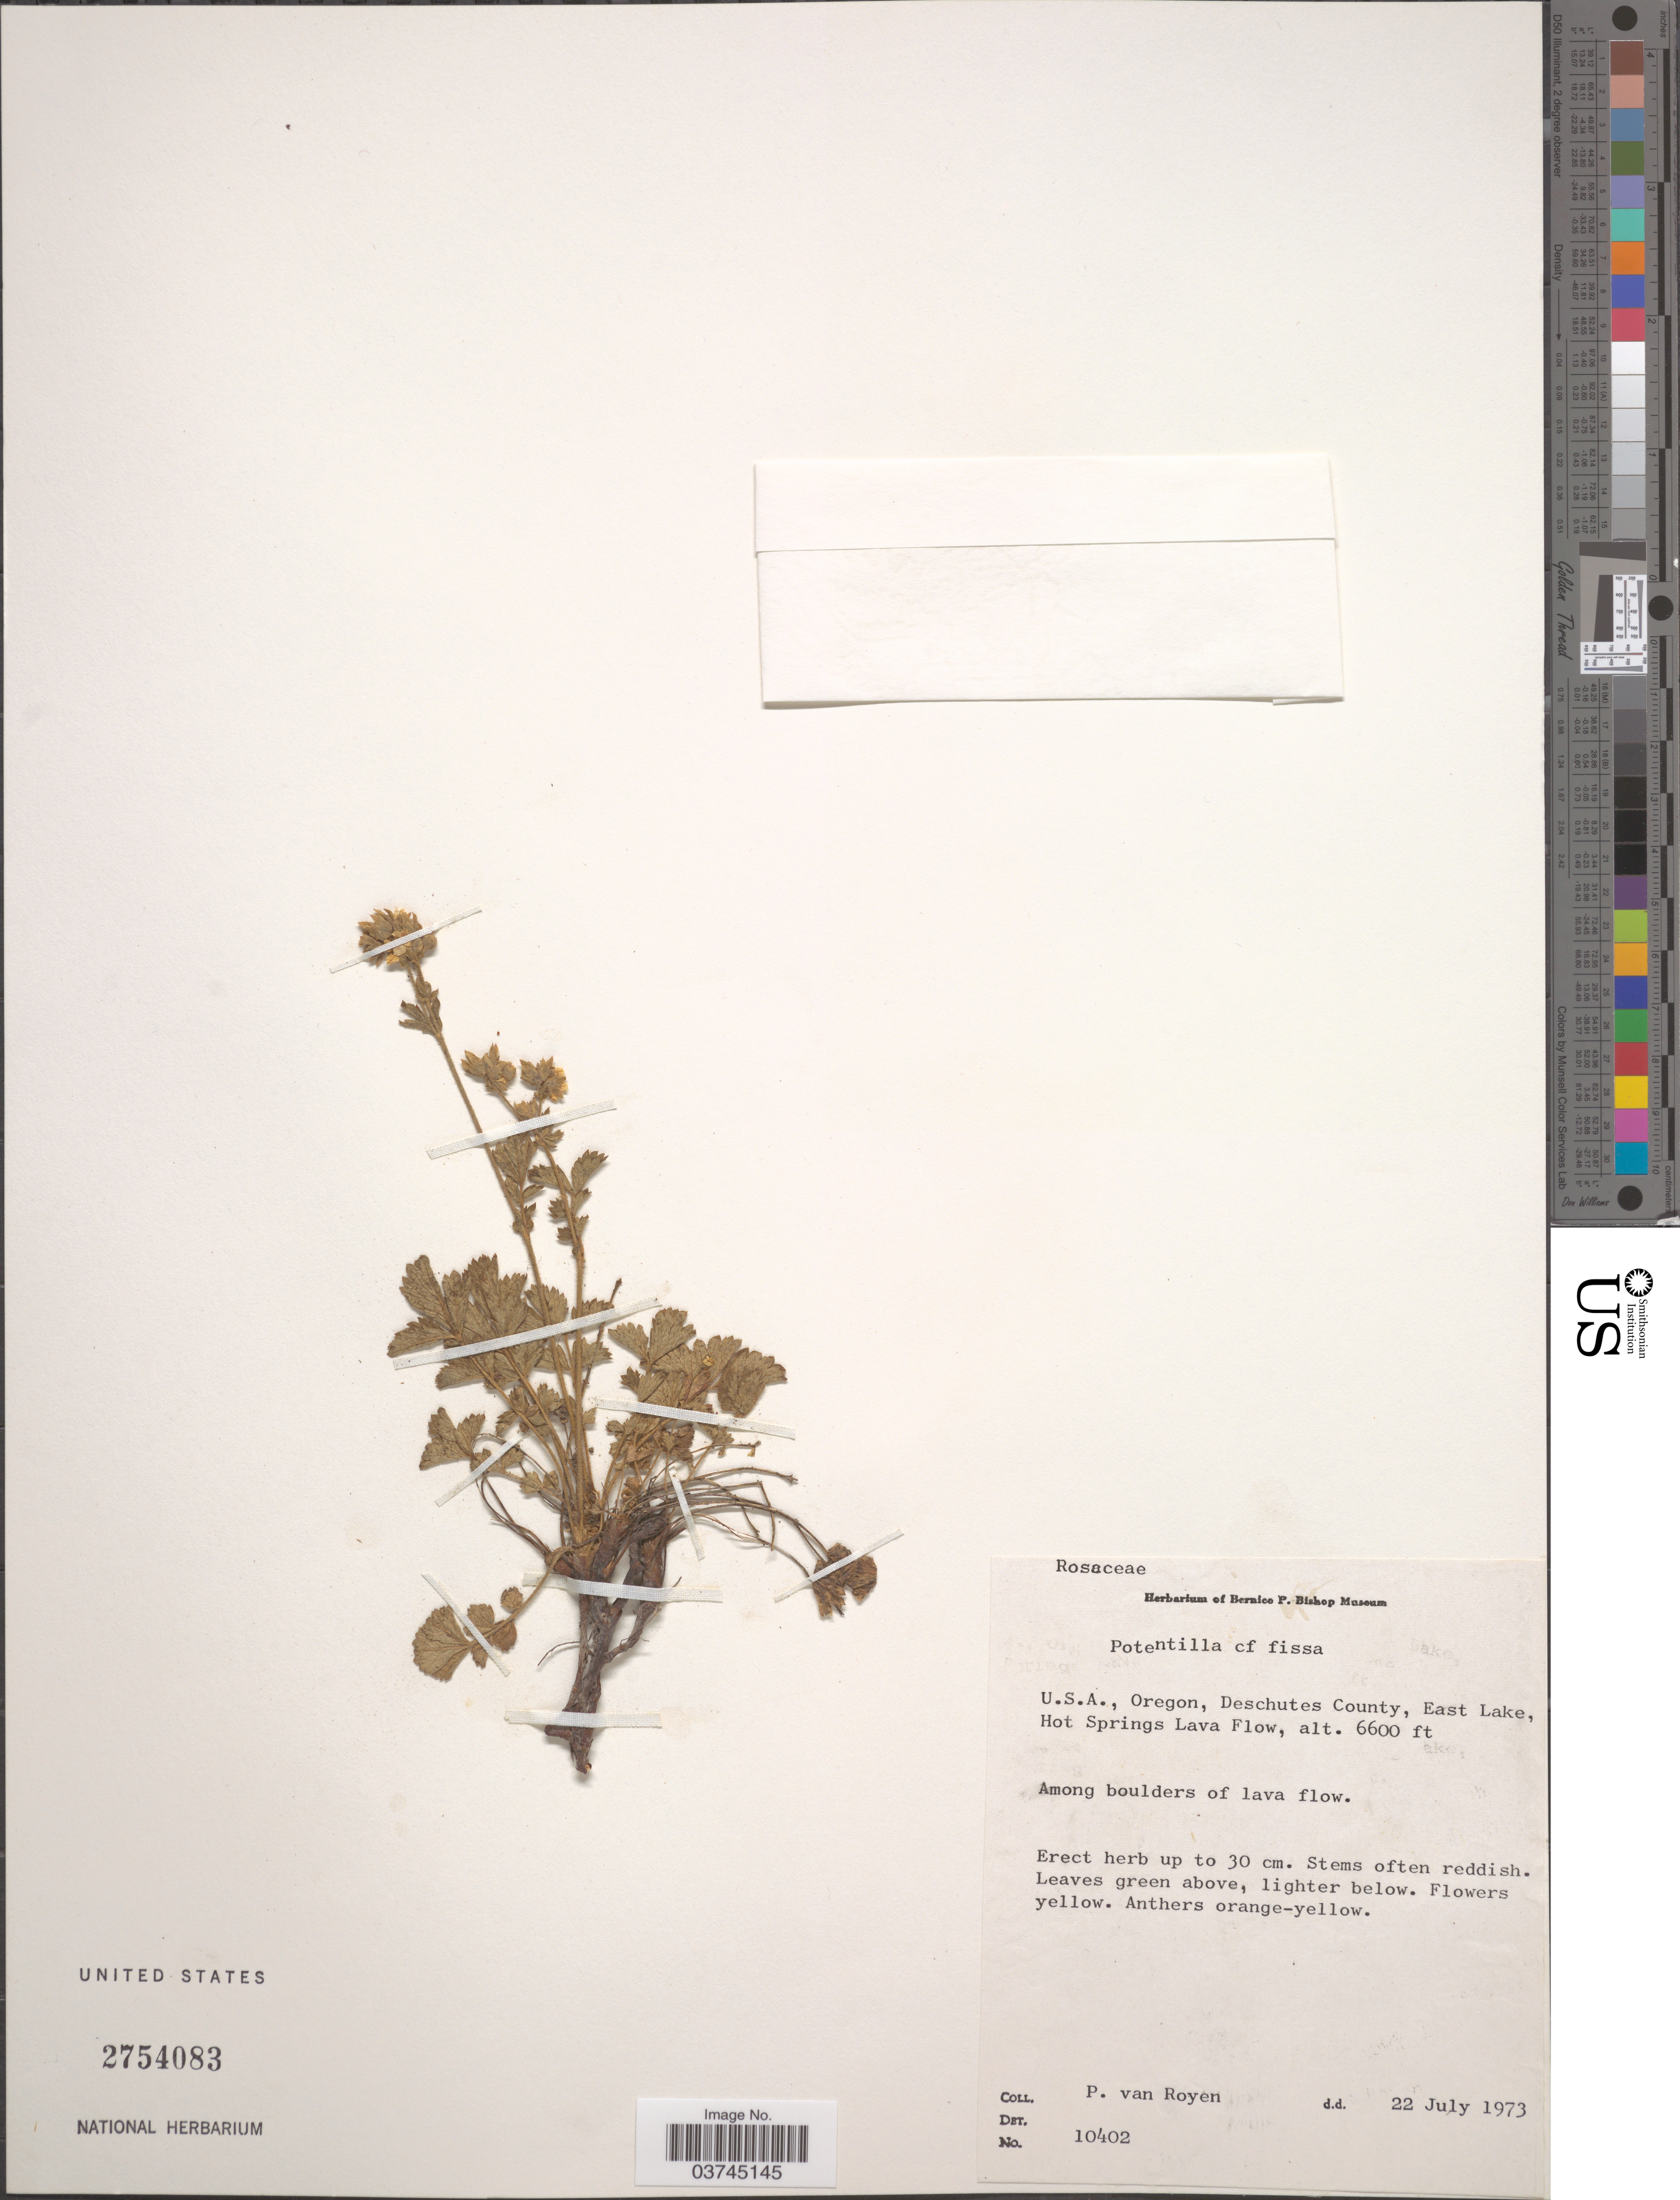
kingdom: Plantae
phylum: Tracheophyta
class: Magnoliopsida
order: Rosales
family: Rosaceae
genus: Drymocallis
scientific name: Drymocallis sp.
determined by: Strong, Mark T., (BOT), Smithsonian Institution - National Museum of Natural History (UNITED STATES)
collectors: P. van Royen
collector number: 10402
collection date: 1973-07-22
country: United States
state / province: Oregon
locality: Deschutes County, East Lake, Hot Springs Lava Flow.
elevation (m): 2012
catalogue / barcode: US 2754083